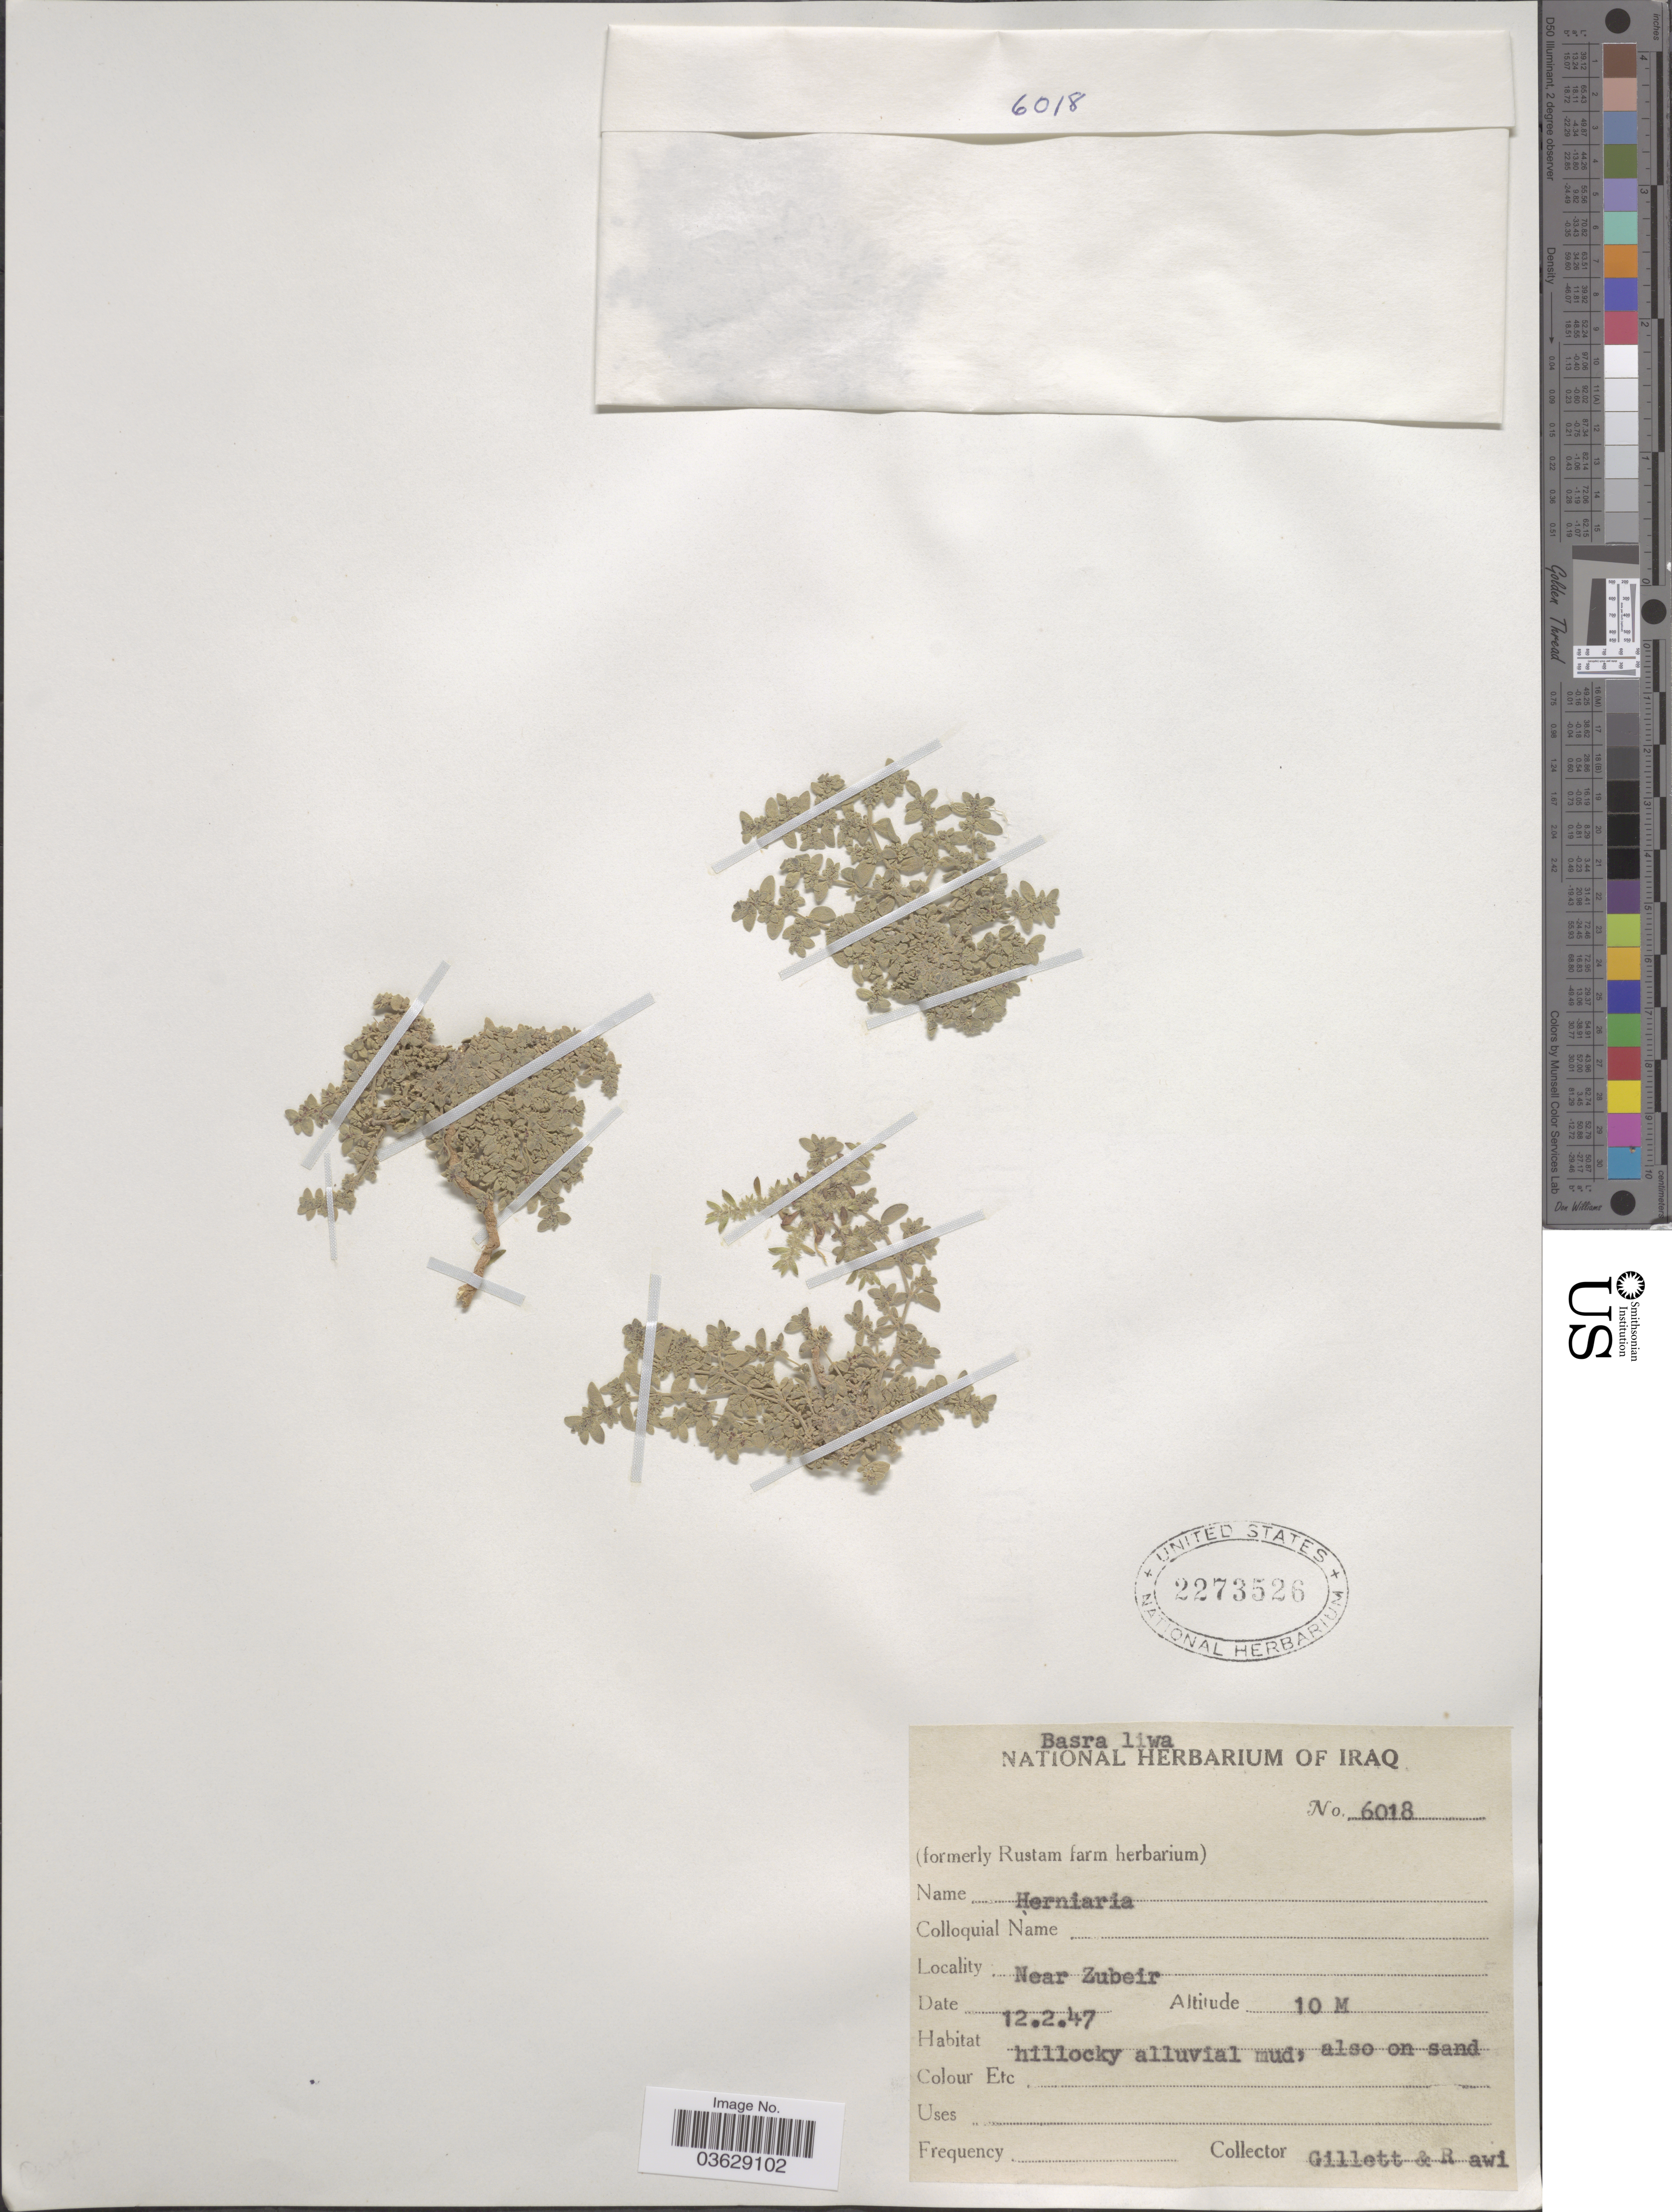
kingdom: Plantae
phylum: Tracheophyta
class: Magnoliopsida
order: Caryophyllales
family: Caryophyllaceae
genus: Herniaria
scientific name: Herniaria sp.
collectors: Gillett, -- & -. Rawi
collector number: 6018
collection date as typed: Transcribed d/m/y: 12/2/47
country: Iraq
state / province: Al Basrah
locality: Near Zubeir. Basra liwa.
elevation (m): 10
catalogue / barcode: US 2273526